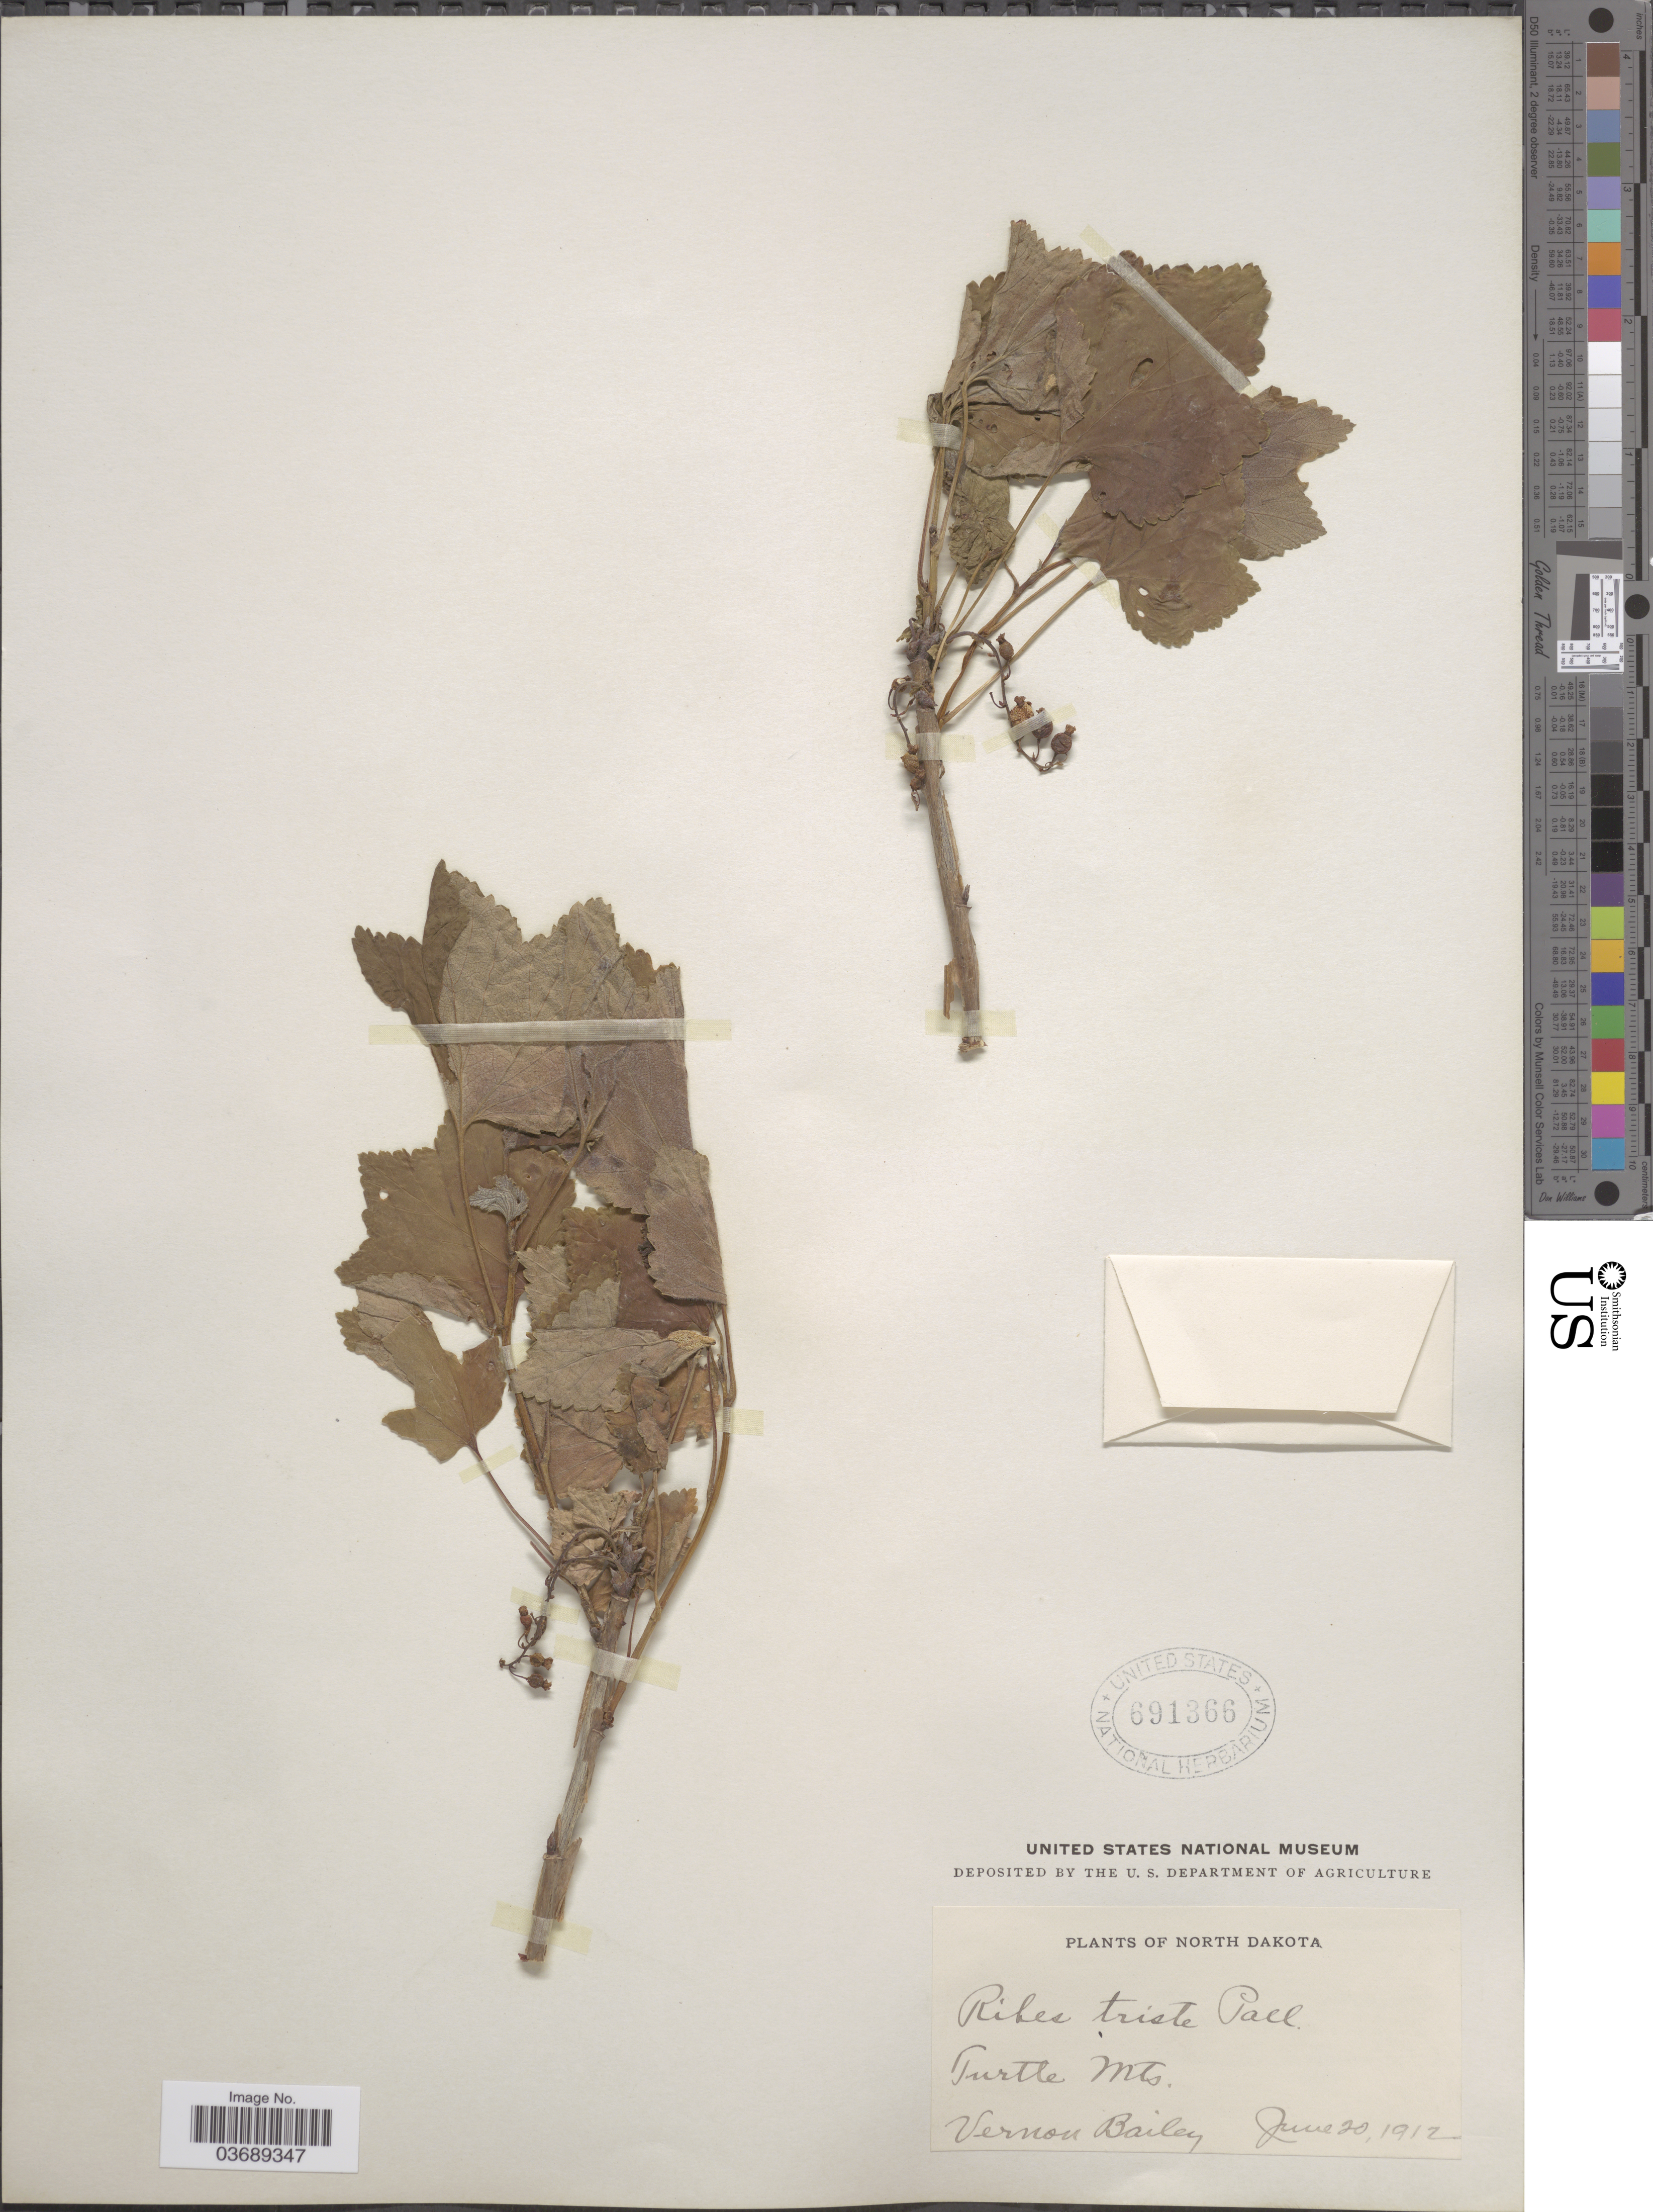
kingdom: Plantae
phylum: Tracheophyta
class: Magnoliopsida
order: Saxifragales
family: Grossulariaceae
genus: Ribes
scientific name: Ribes triste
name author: Pall.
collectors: V. O. Bailey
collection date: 1912-06-20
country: United States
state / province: North Dakota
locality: Turtle Mts.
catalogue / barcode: US 691366